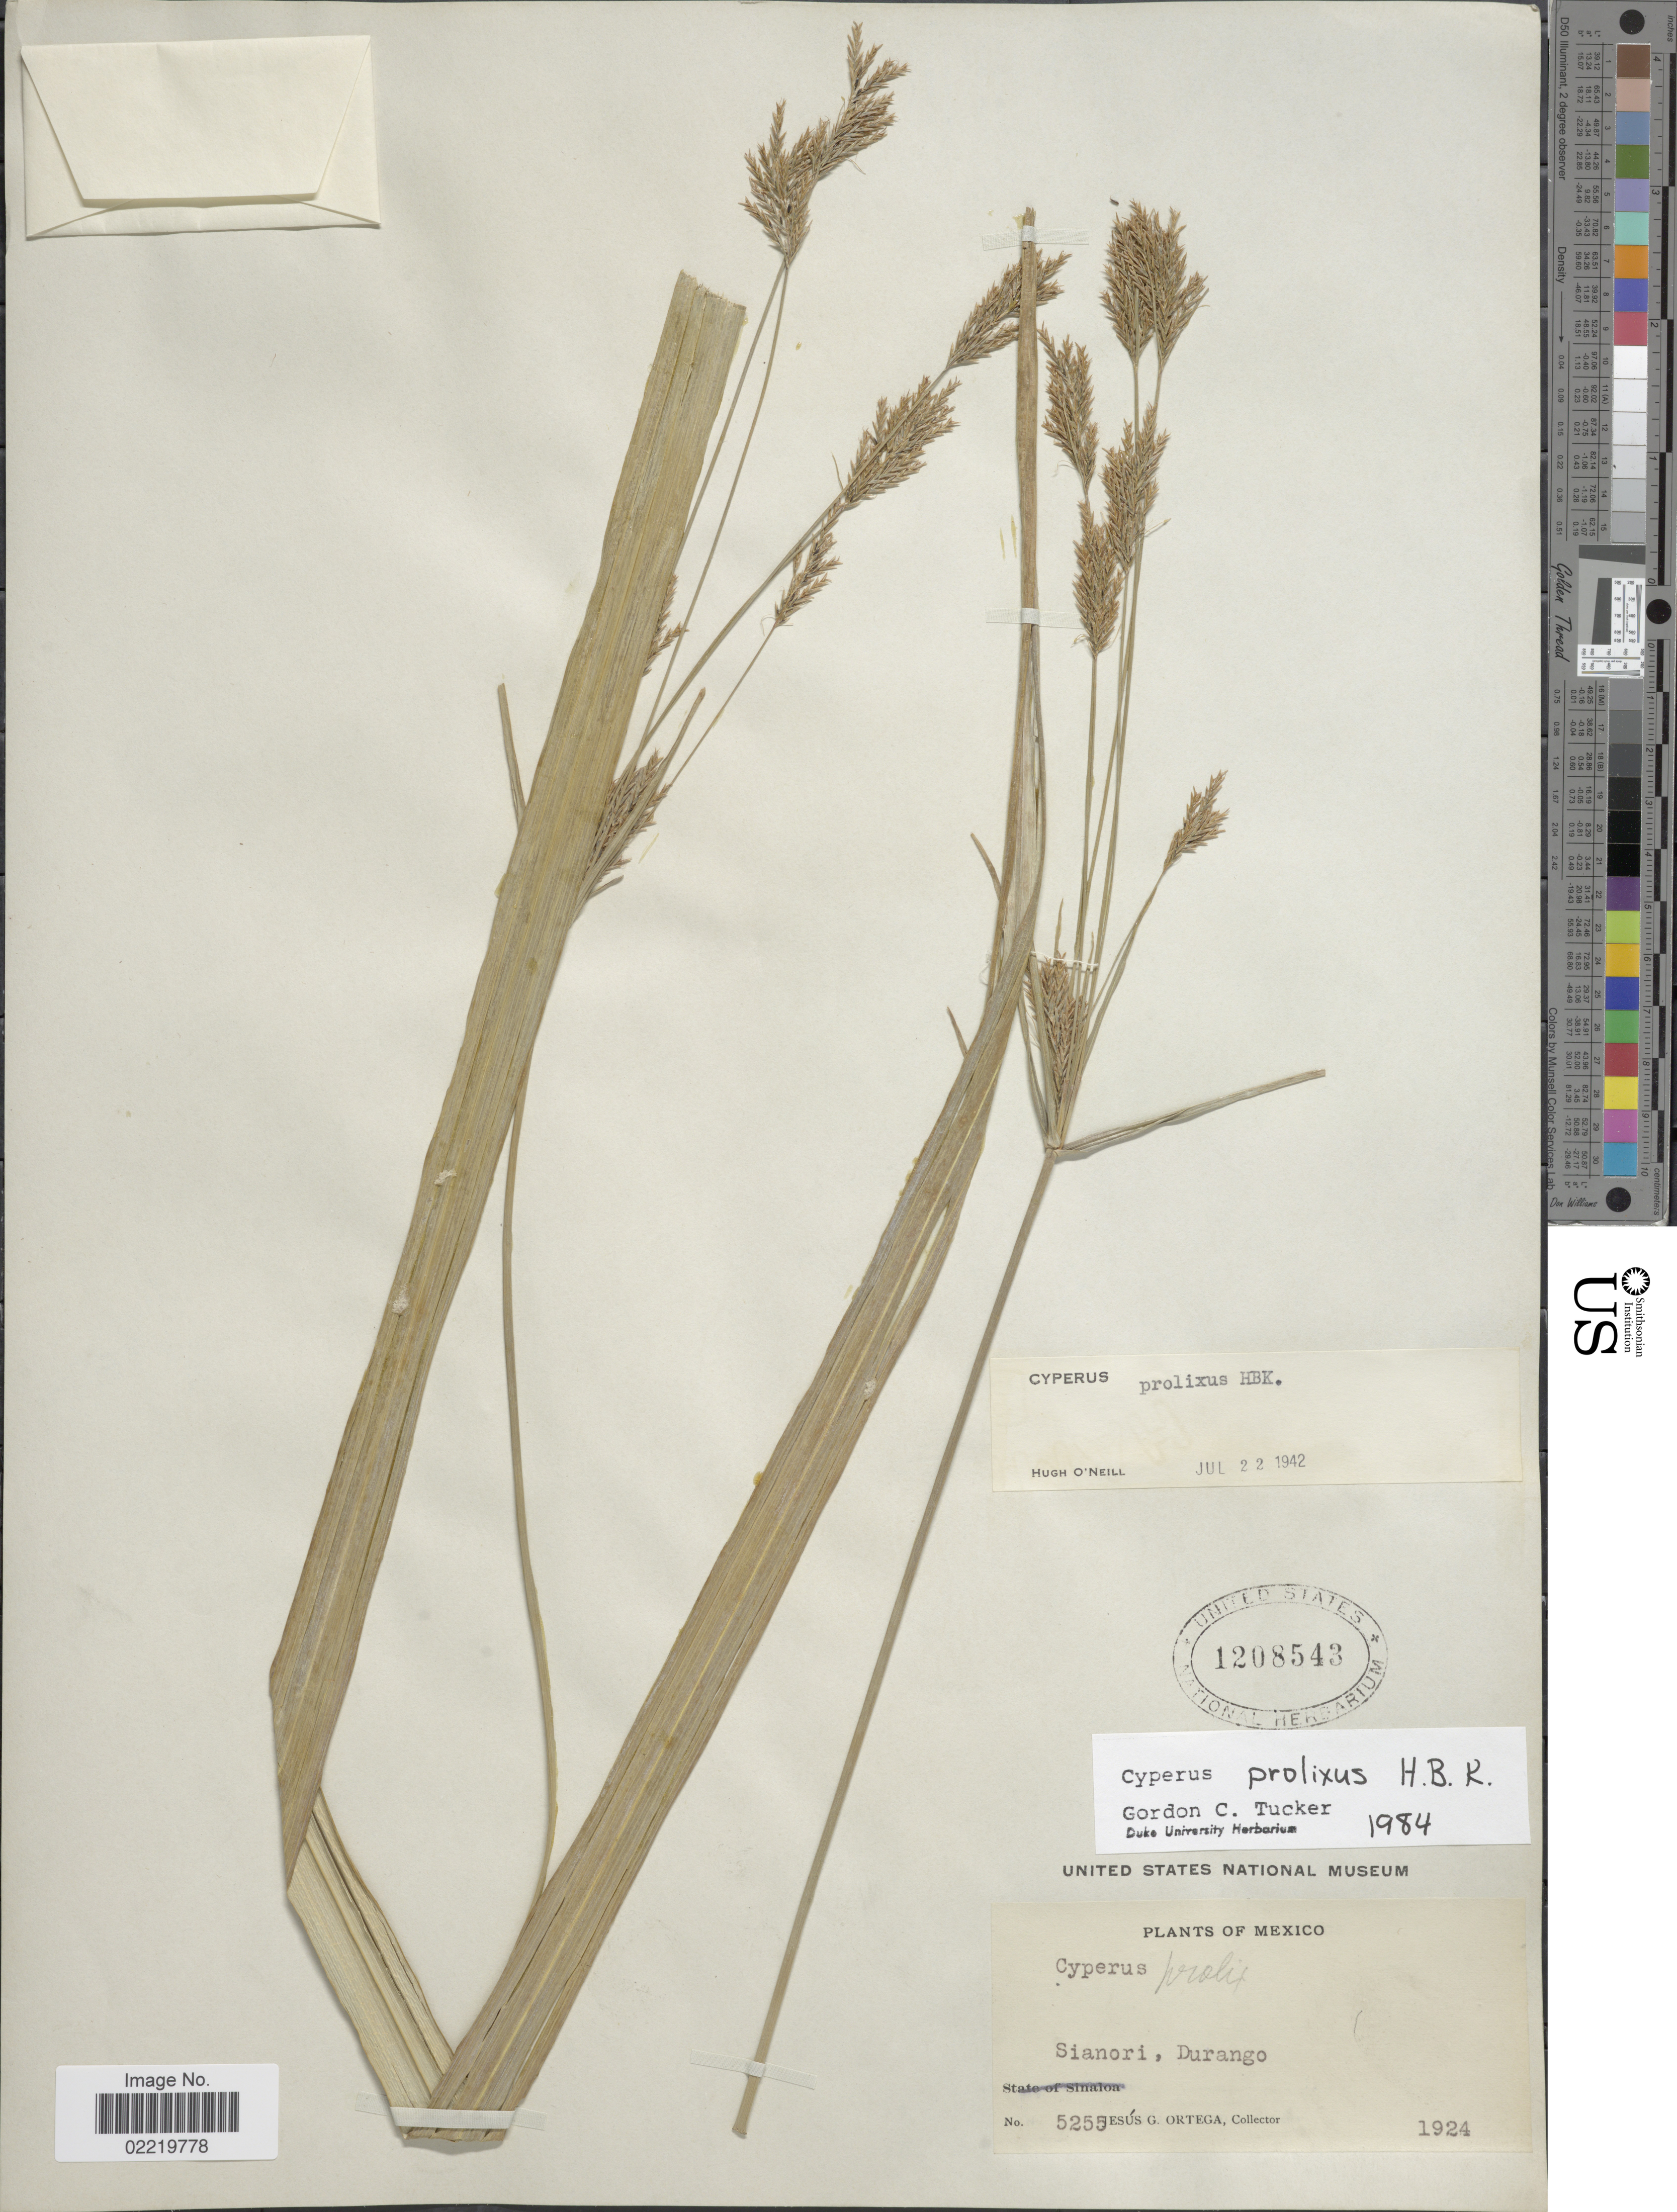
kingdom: Plantae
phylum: Tracheophyta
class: Liliopsida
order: Poales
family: Cyperaceae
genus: Cyperus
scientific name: Cyperus prolixus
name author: Kunth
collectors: J. Ortega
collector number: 5255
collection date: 1924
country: Mexico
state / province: Durango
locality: Sianori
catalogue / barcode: US 1208543